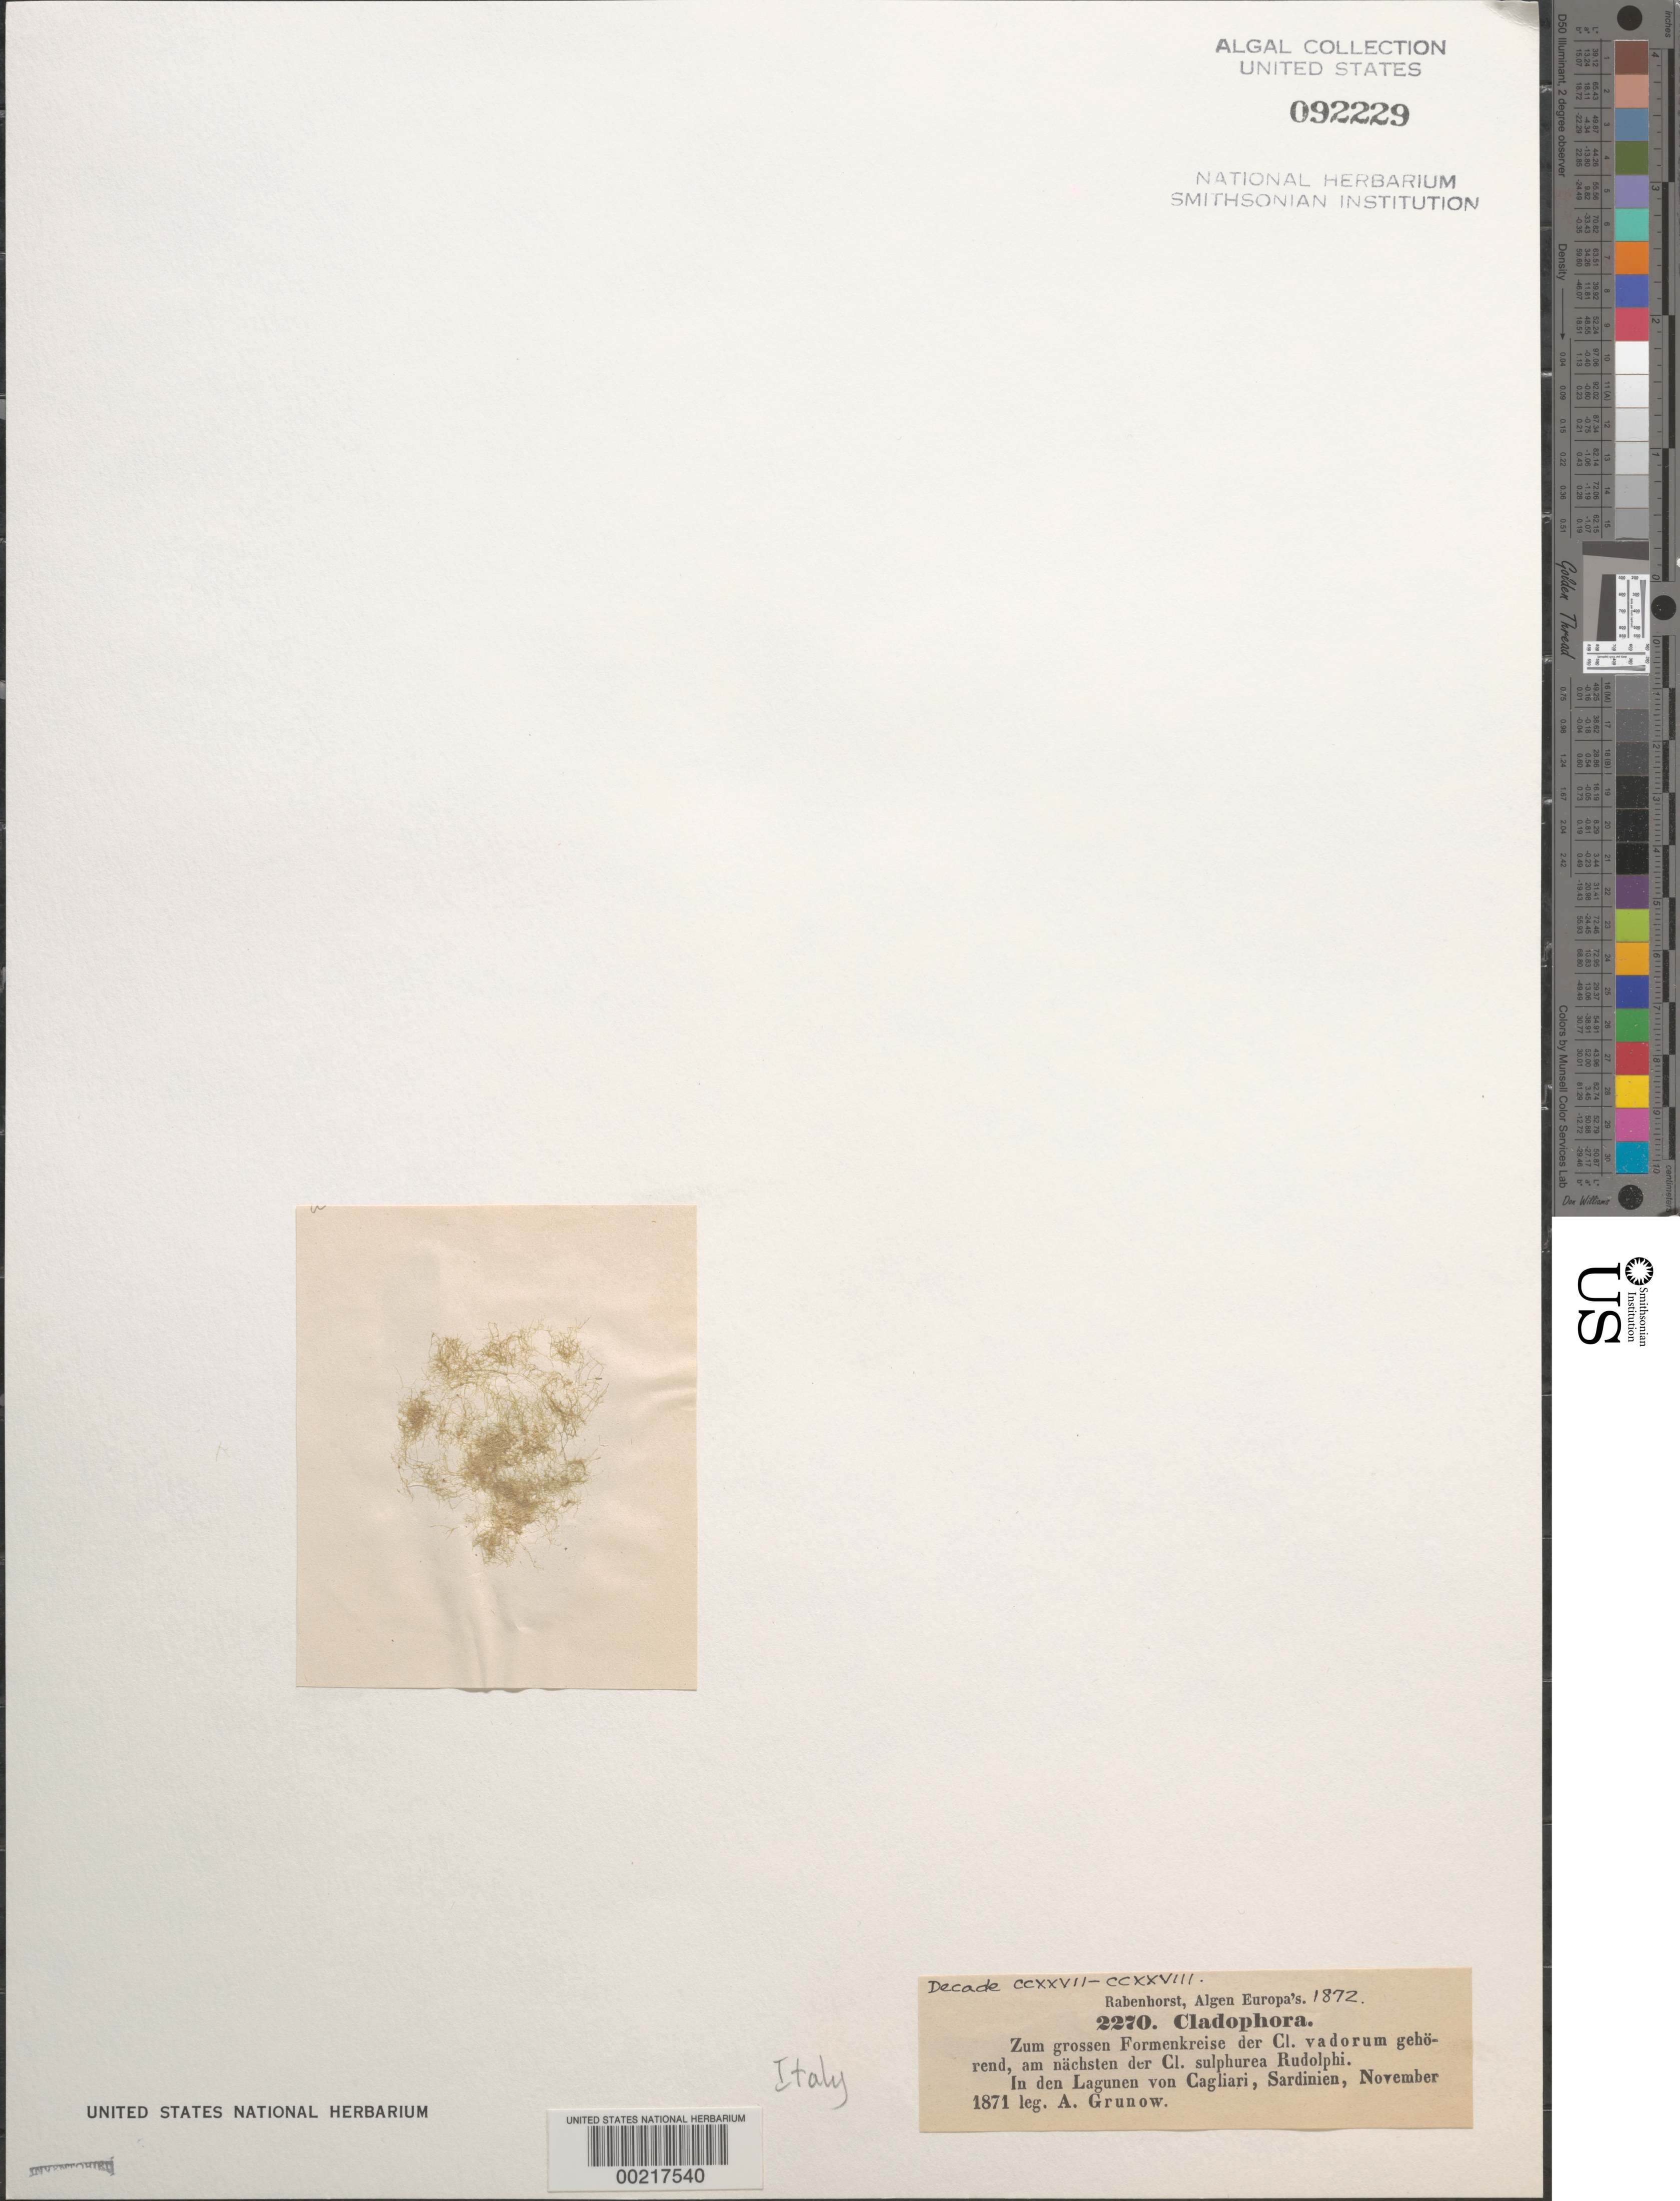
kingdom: Plantae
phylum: Chlorophyta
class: Ulvophyceae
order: Cladophorales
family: Cladophoraceae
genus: Cladophora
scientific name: Cladophora sp.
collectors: A. Grunow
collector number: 2270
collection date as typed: Nov 1871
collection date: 1871-11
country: Italy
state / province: Sardegna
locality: Gulf of cagliari (lagunen von cagliari), cagliari province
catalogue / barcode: US 92229